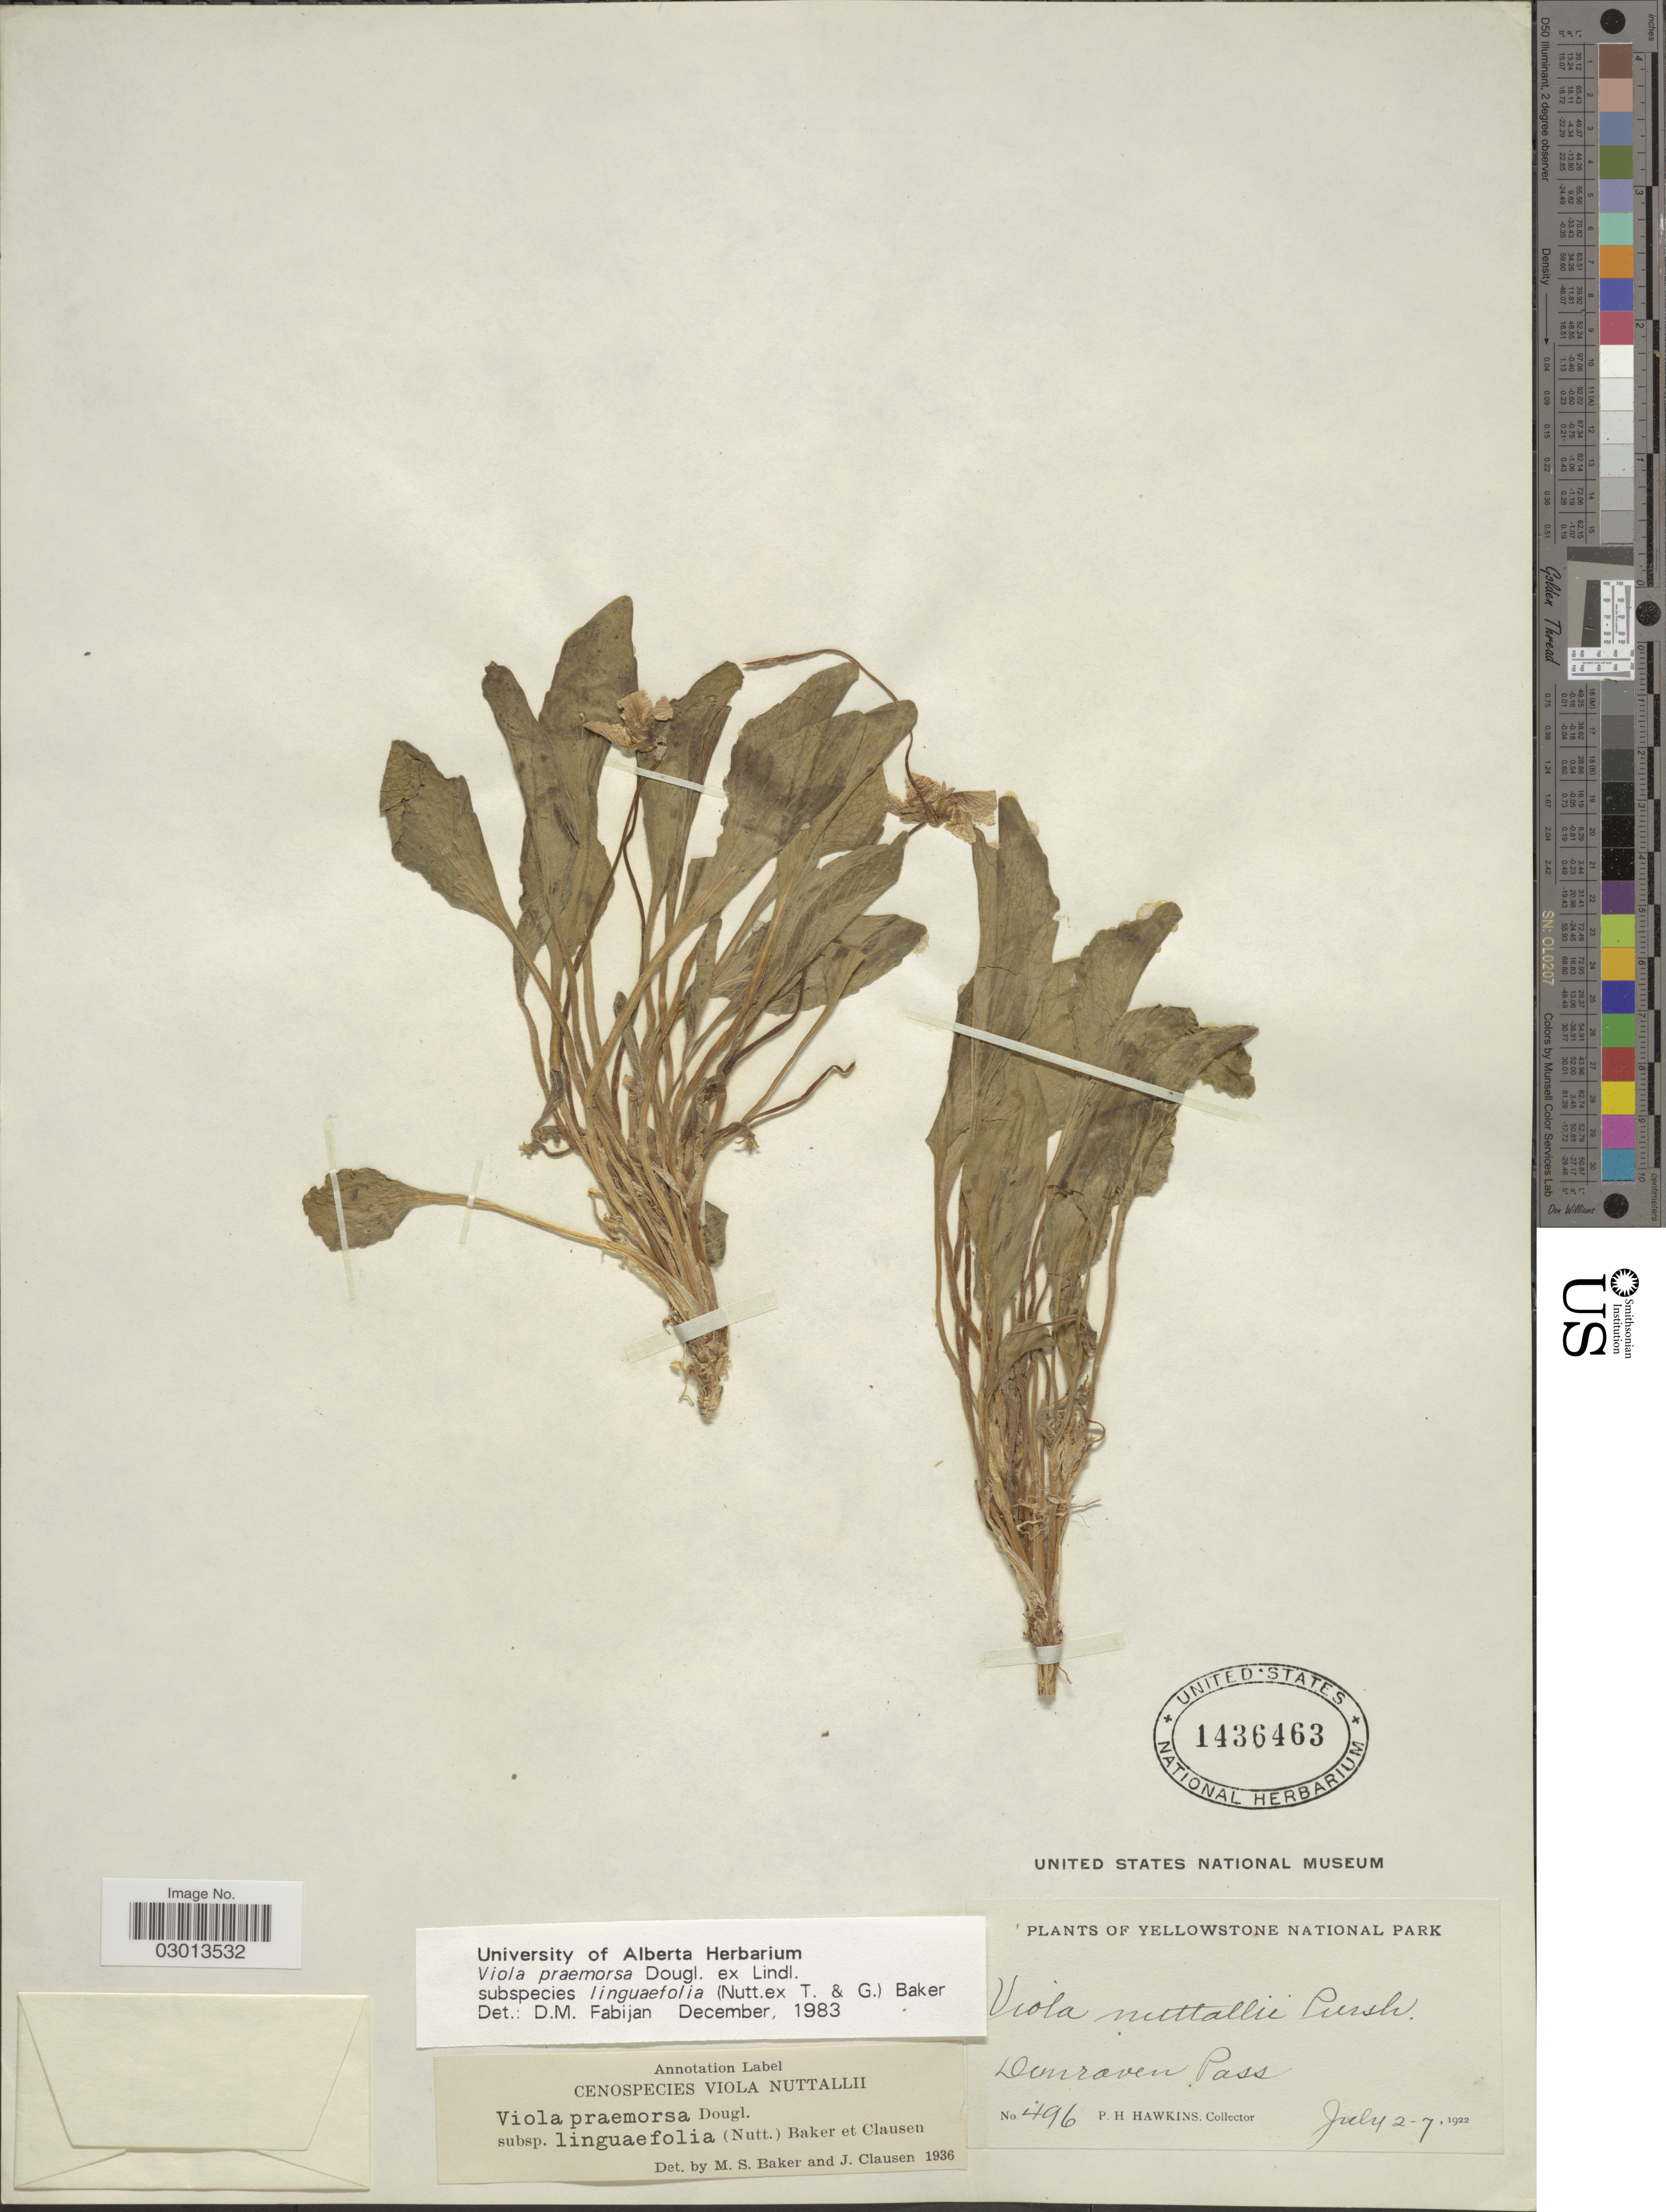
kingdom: Plantae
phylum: Tracheophyta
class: Magnoliopsida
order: Malpighiales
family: Violaceae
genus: Viola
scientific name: Viola praemorsa subsp. linguifolia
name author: (Nutt.) M.S. Baker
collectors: P. Hawkins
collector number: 496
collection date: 1922-07-02/1922-07-07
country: United States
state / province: Wyoming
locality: Yellowstone National Park. Dunraven Pass.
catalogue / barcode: US 1436463